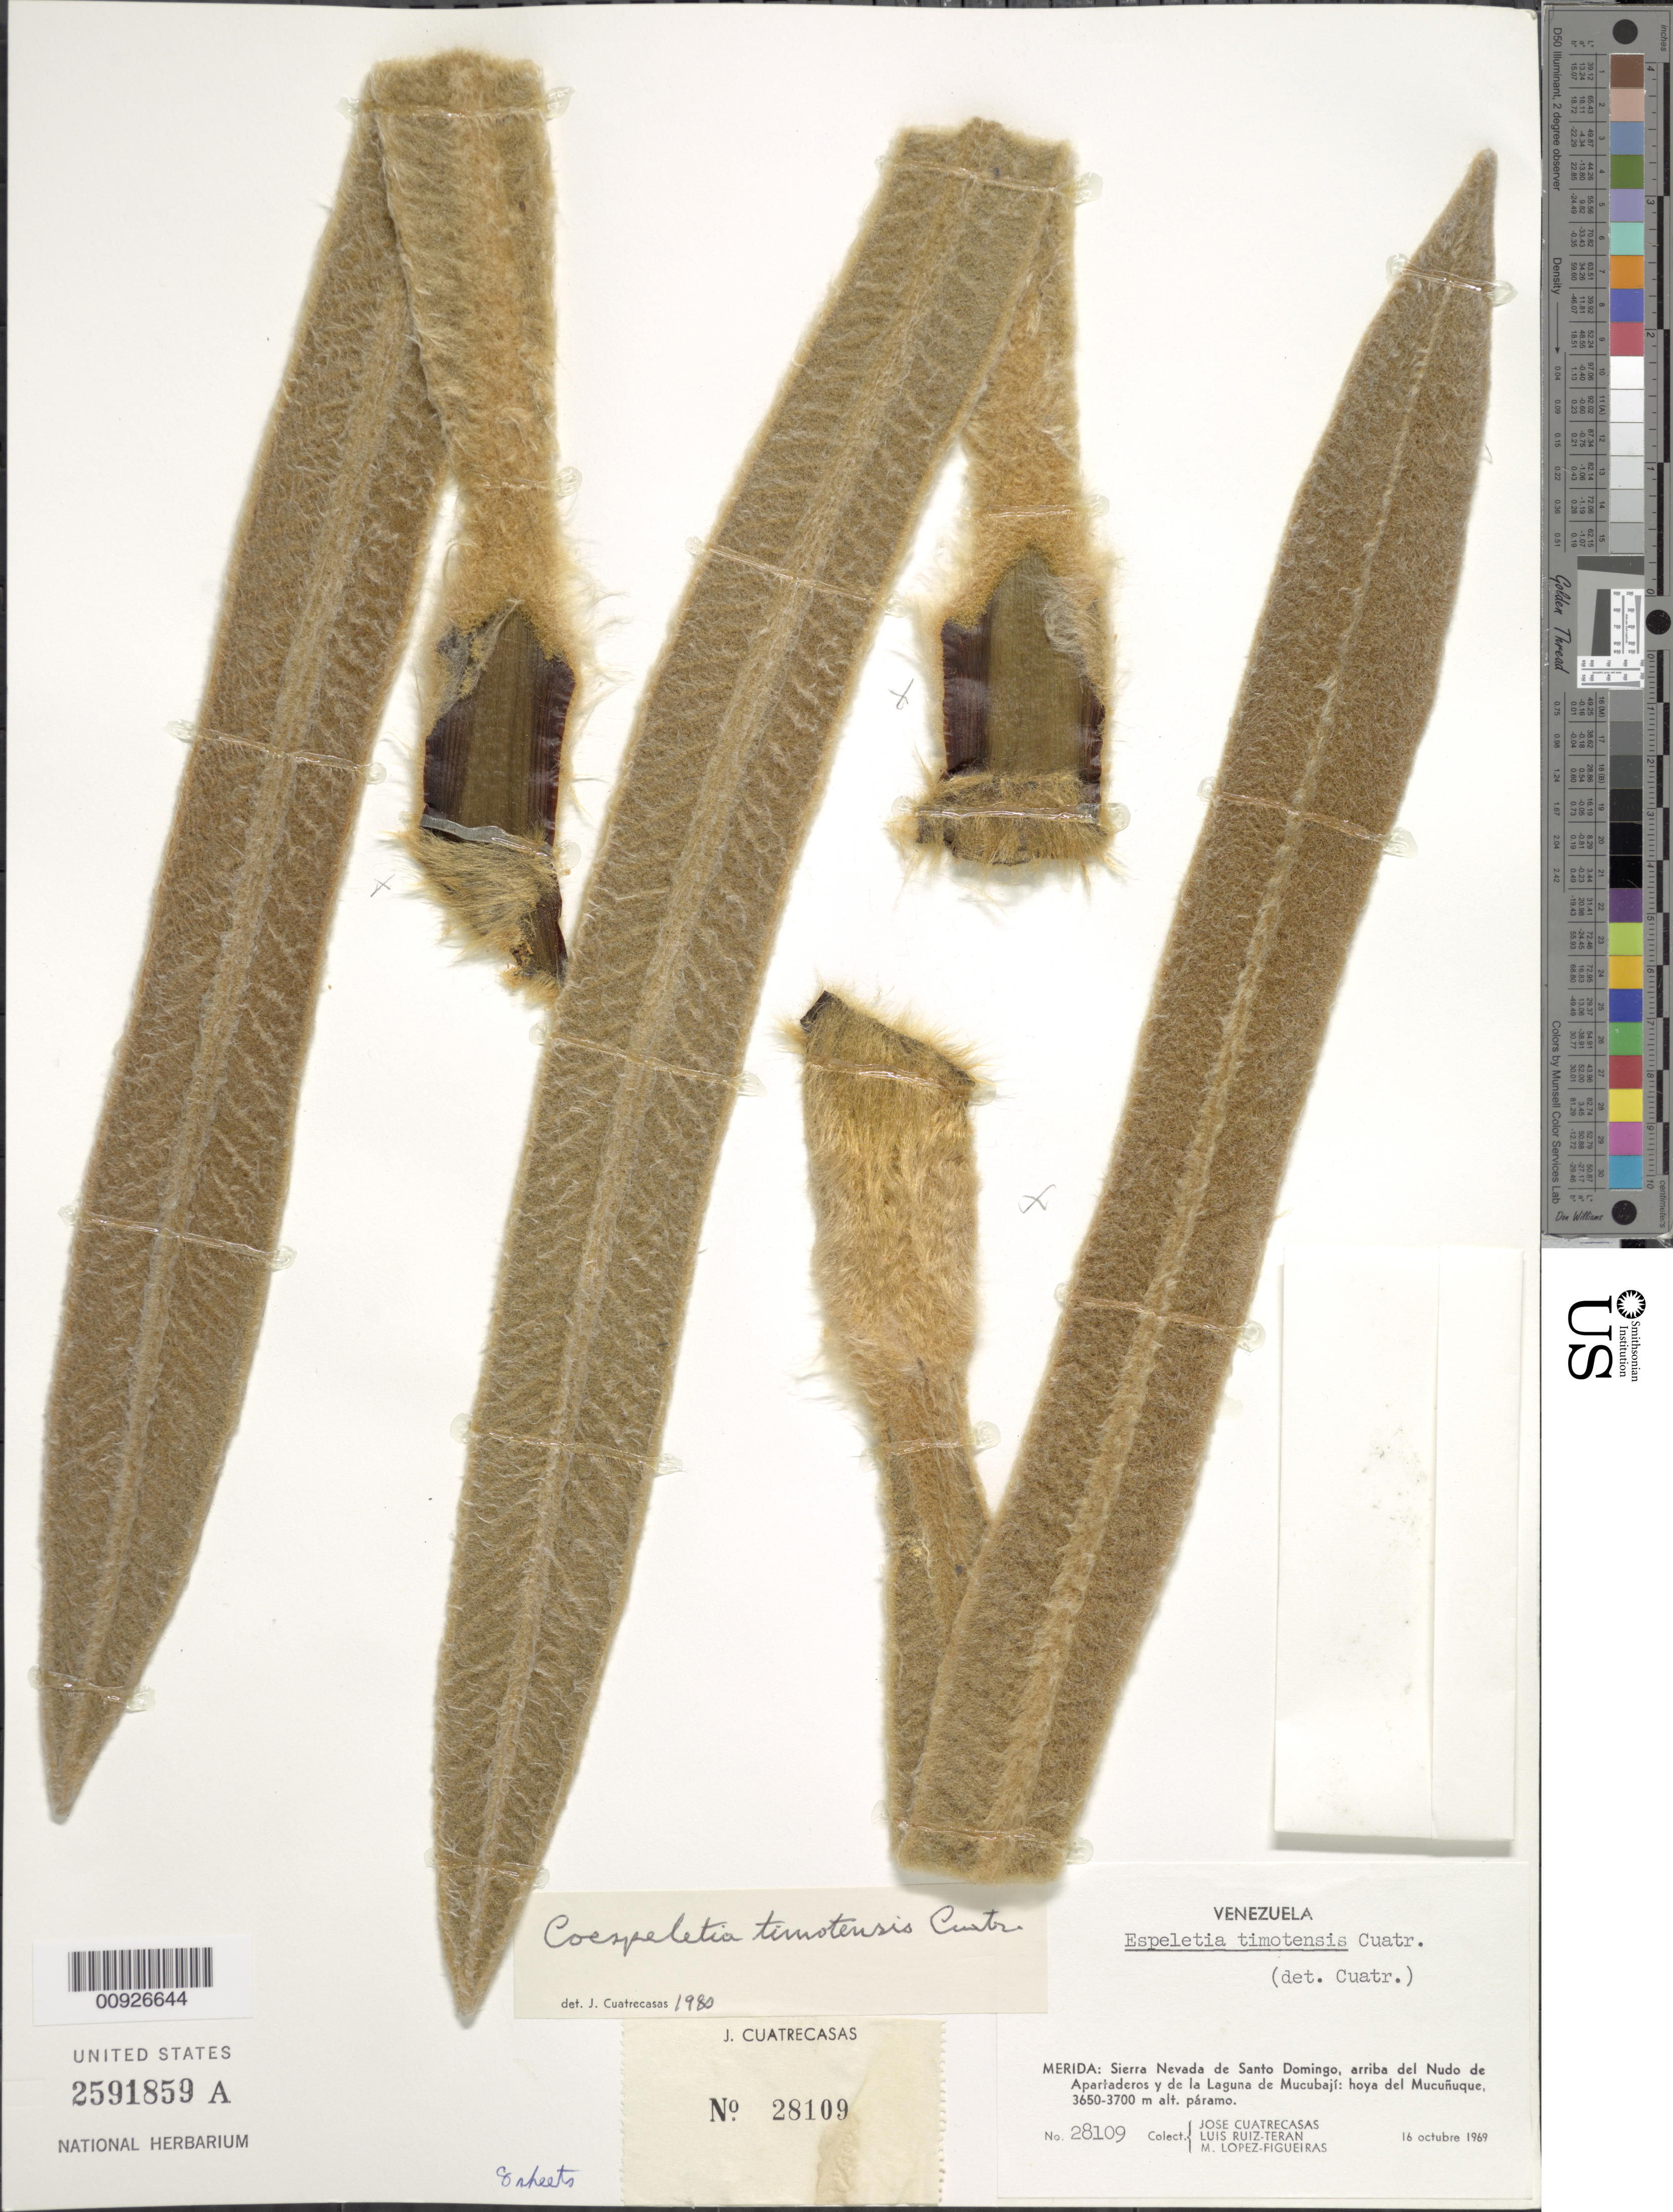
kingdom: Plantae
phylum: Tracheophyta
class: Magnoliopsida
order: Asterales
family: Asteraceae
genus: Coespeletia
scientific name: Coespeletia timotensis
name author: (Cuatrec.) Cuatrec.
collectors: J. Cuatrecasas, L. E. Ruíz-Terán & M. López Figueiras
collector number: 28109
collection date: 1969-10-16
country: Venezuela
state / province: Mérida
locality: Sierra Nevada de Santo Domingo, arriba del Nudo de Apartaderos y de la Laguna de Mucubají: hoya del Mucuñuque.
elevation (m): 3650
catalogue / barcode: US 2591859A